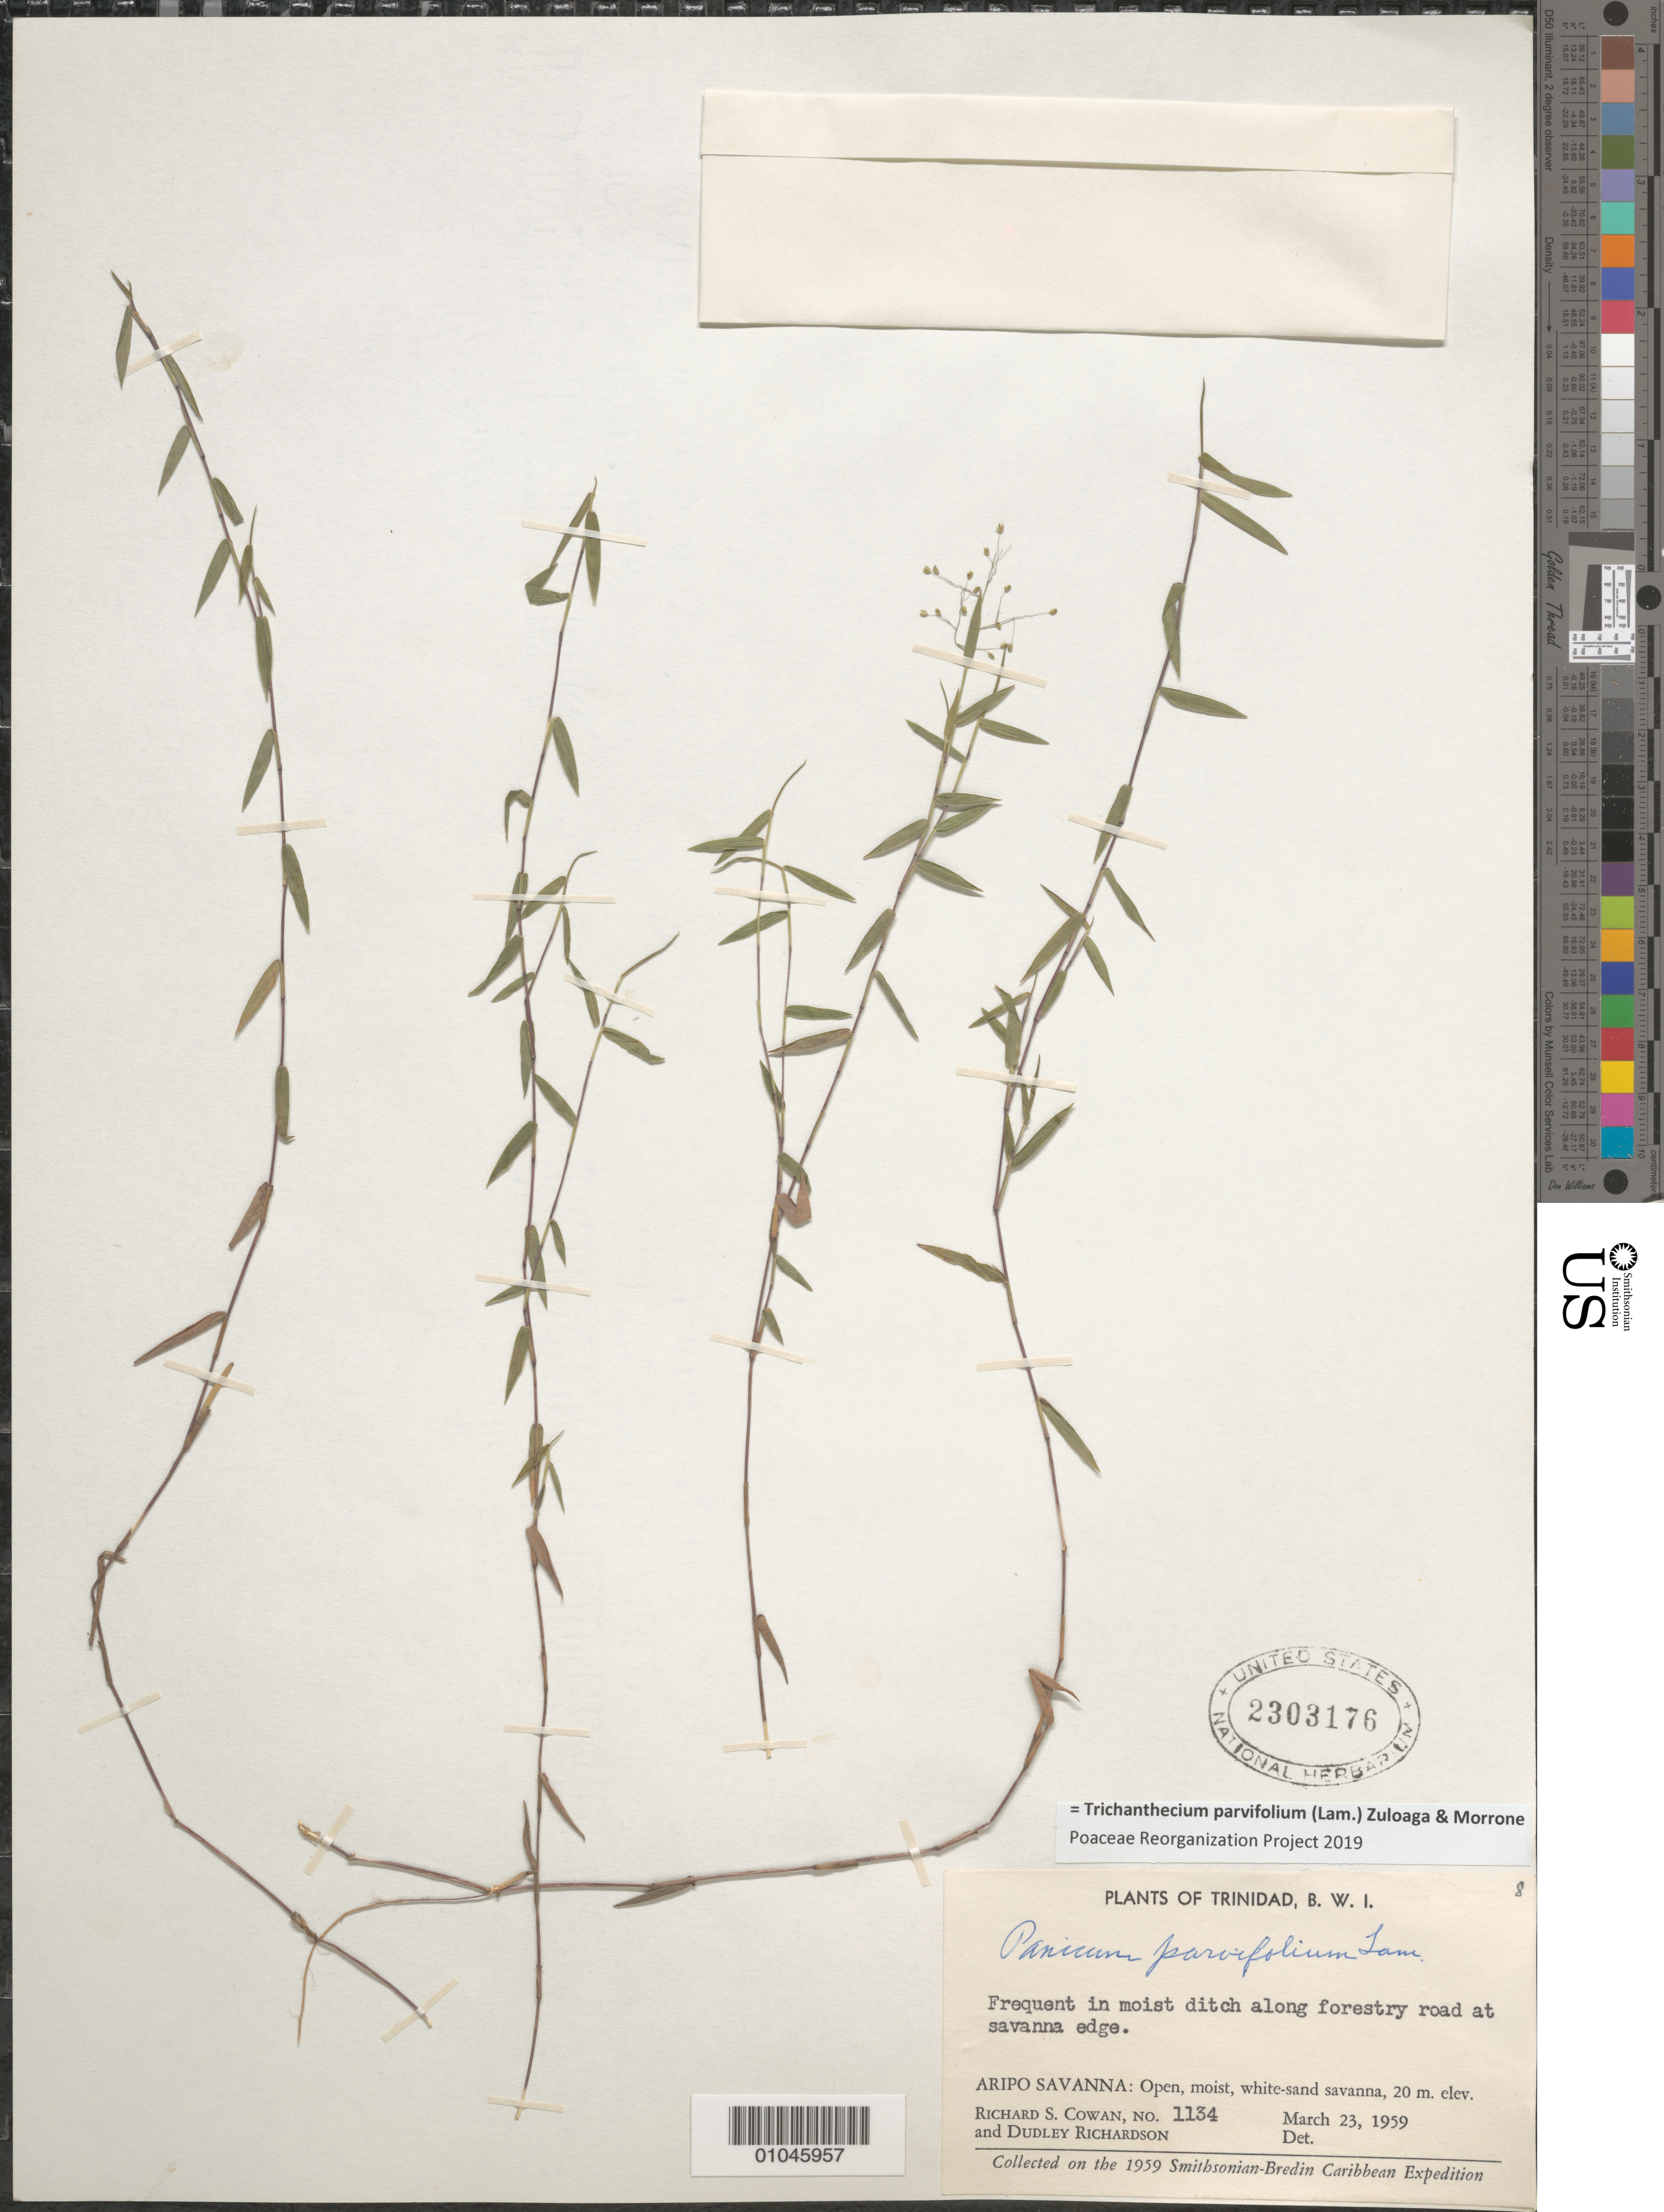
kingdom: Plantae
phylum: Tracheophyta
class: Liliopsida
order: Poales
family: Poaceae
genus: Trichanthecium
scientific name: Trichanthecium parvifolium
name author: (Lam.) Zuloaga & Morrone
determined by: Poaceae Reorganization Project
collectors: R. S. Cowan & D. Richardson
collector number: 1134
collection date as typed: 23 Mar 1959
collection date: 1959-03-23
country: Trinidad and Tobago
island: Trinidad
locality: Aripo Savanna: Open, moist, white-sand savanna.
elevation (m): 20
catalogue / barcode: US 2303176